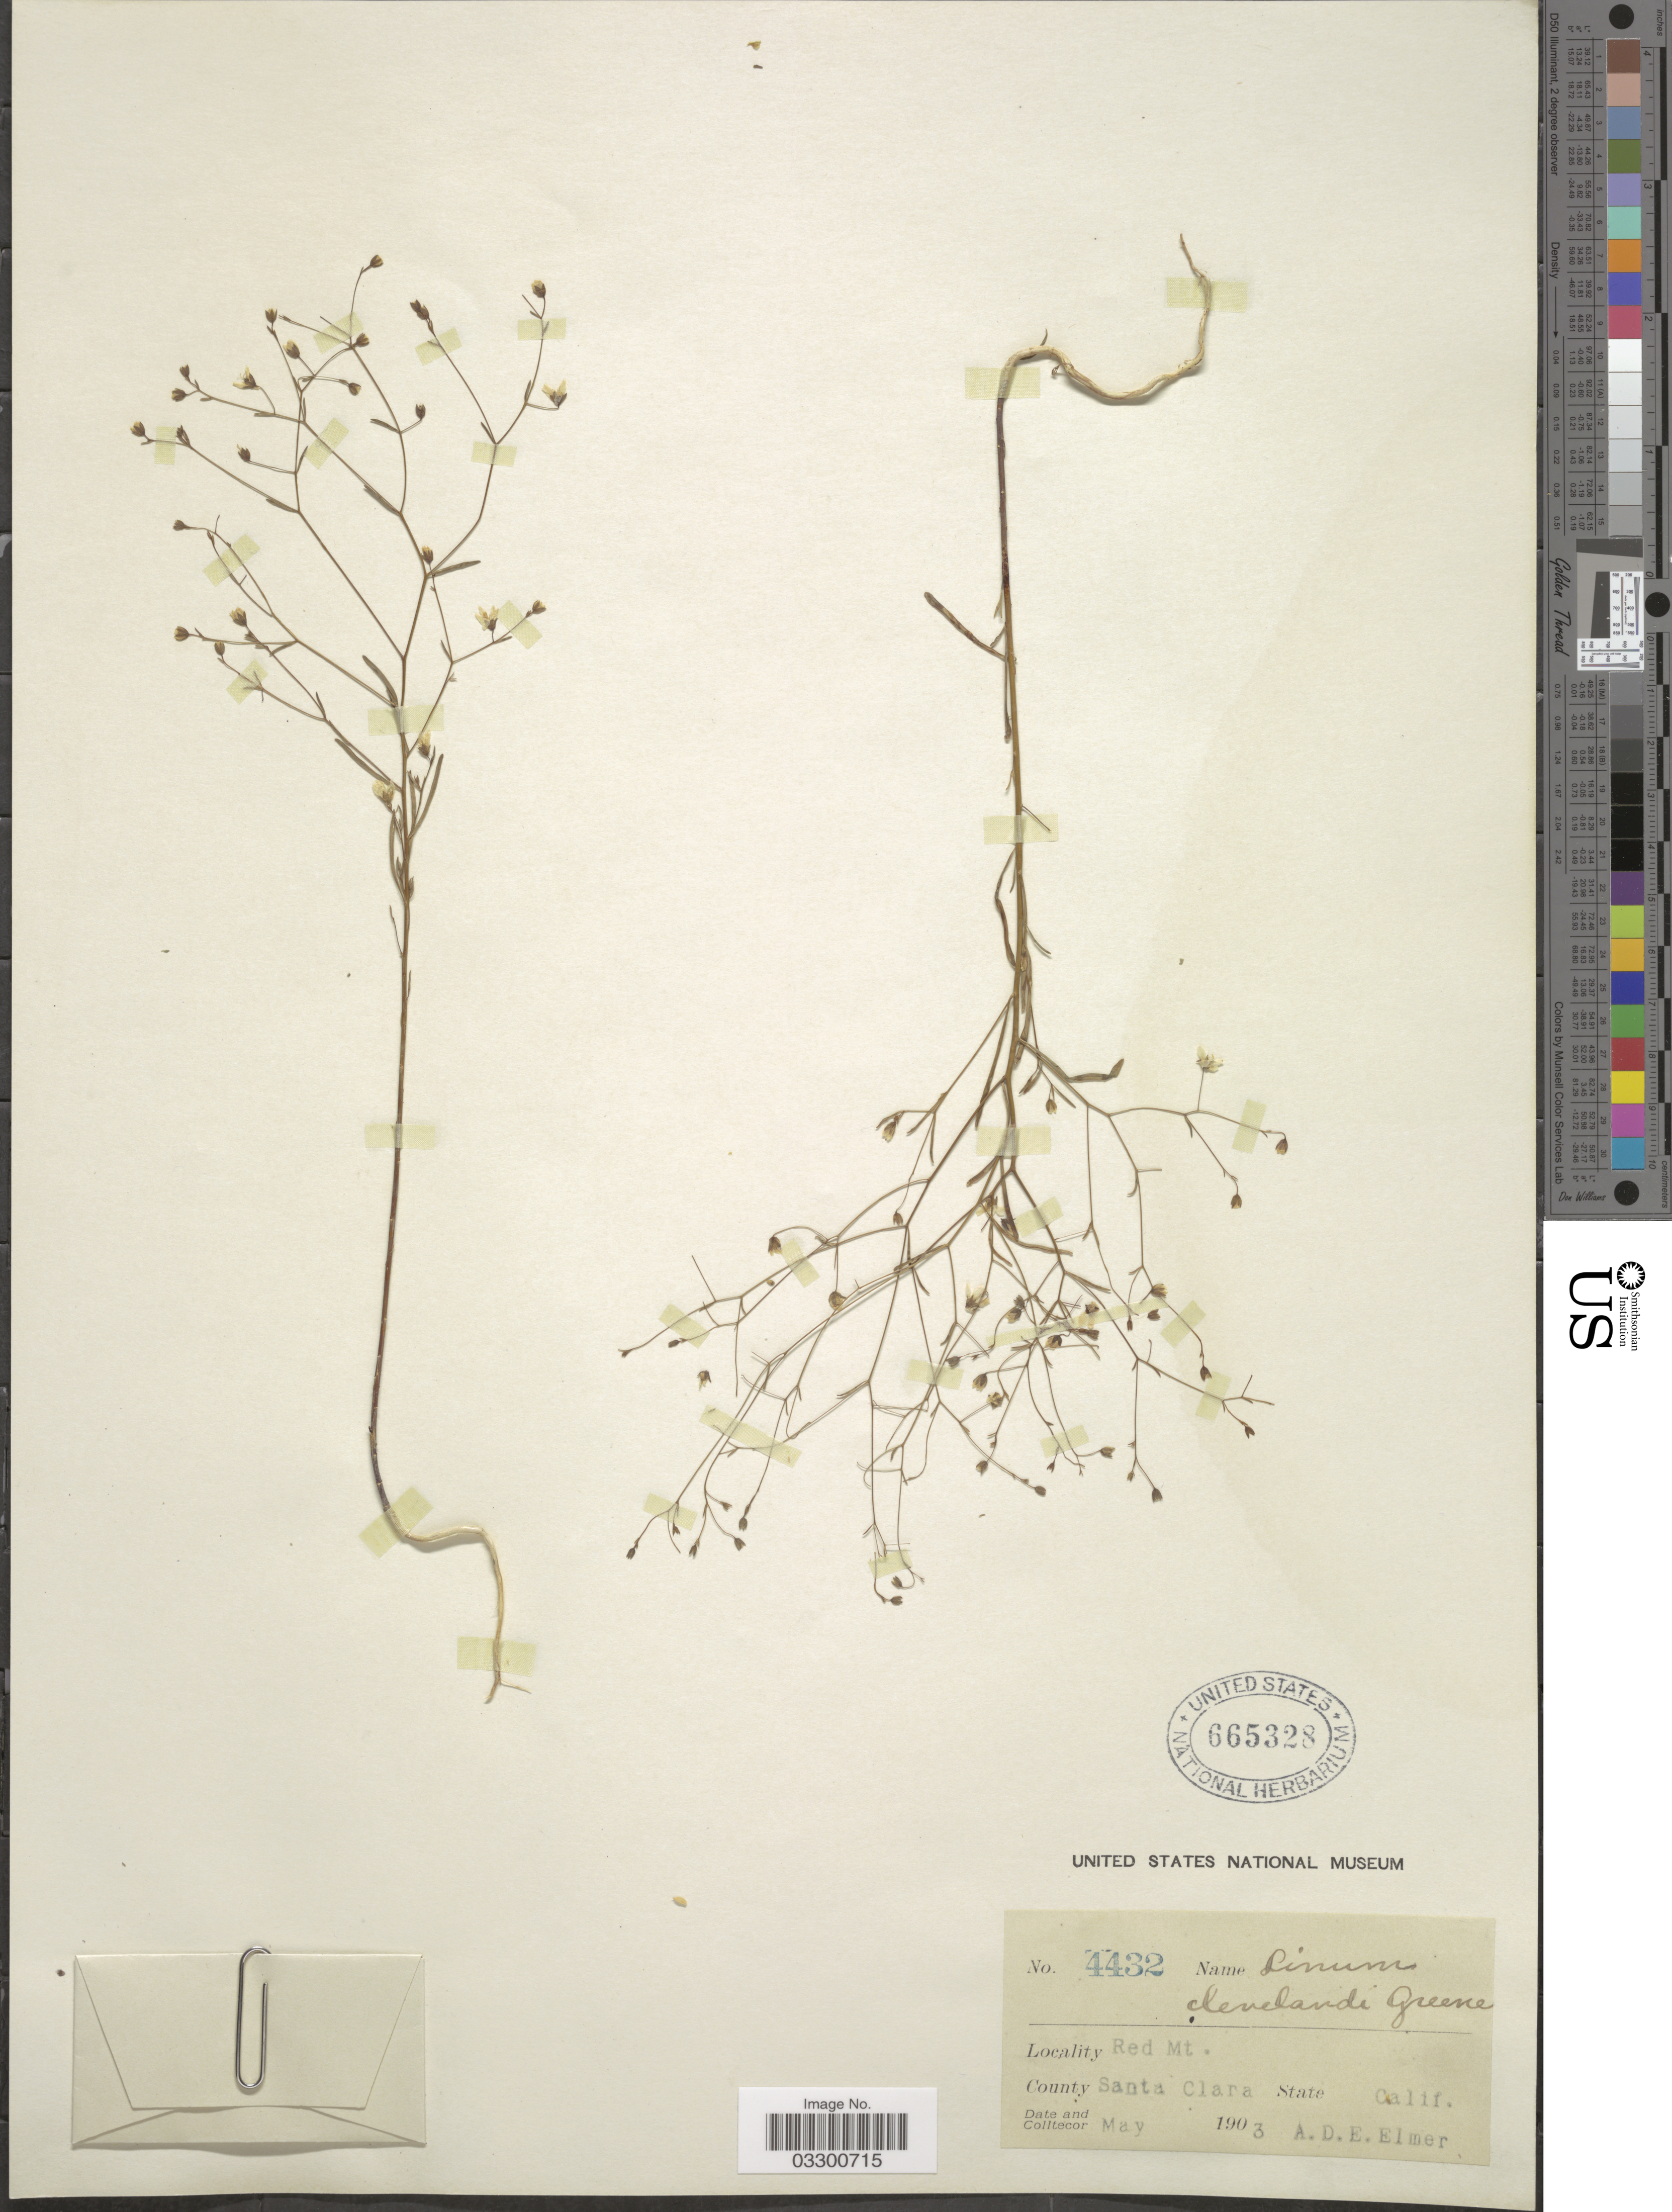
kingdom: Plantae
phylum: Tracheophyta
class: Magnoliopsida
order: Malpighiales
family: Linaceae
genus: Hesperolinon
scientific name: Hesperolinon clevelandii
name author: (A. Gray) Small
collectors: A. D. E. Elmer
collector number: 4432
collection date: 1903-05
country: United States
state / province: California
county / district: Santa Clara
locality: Red Mt. County Santa Clara.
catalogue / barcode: US 665328